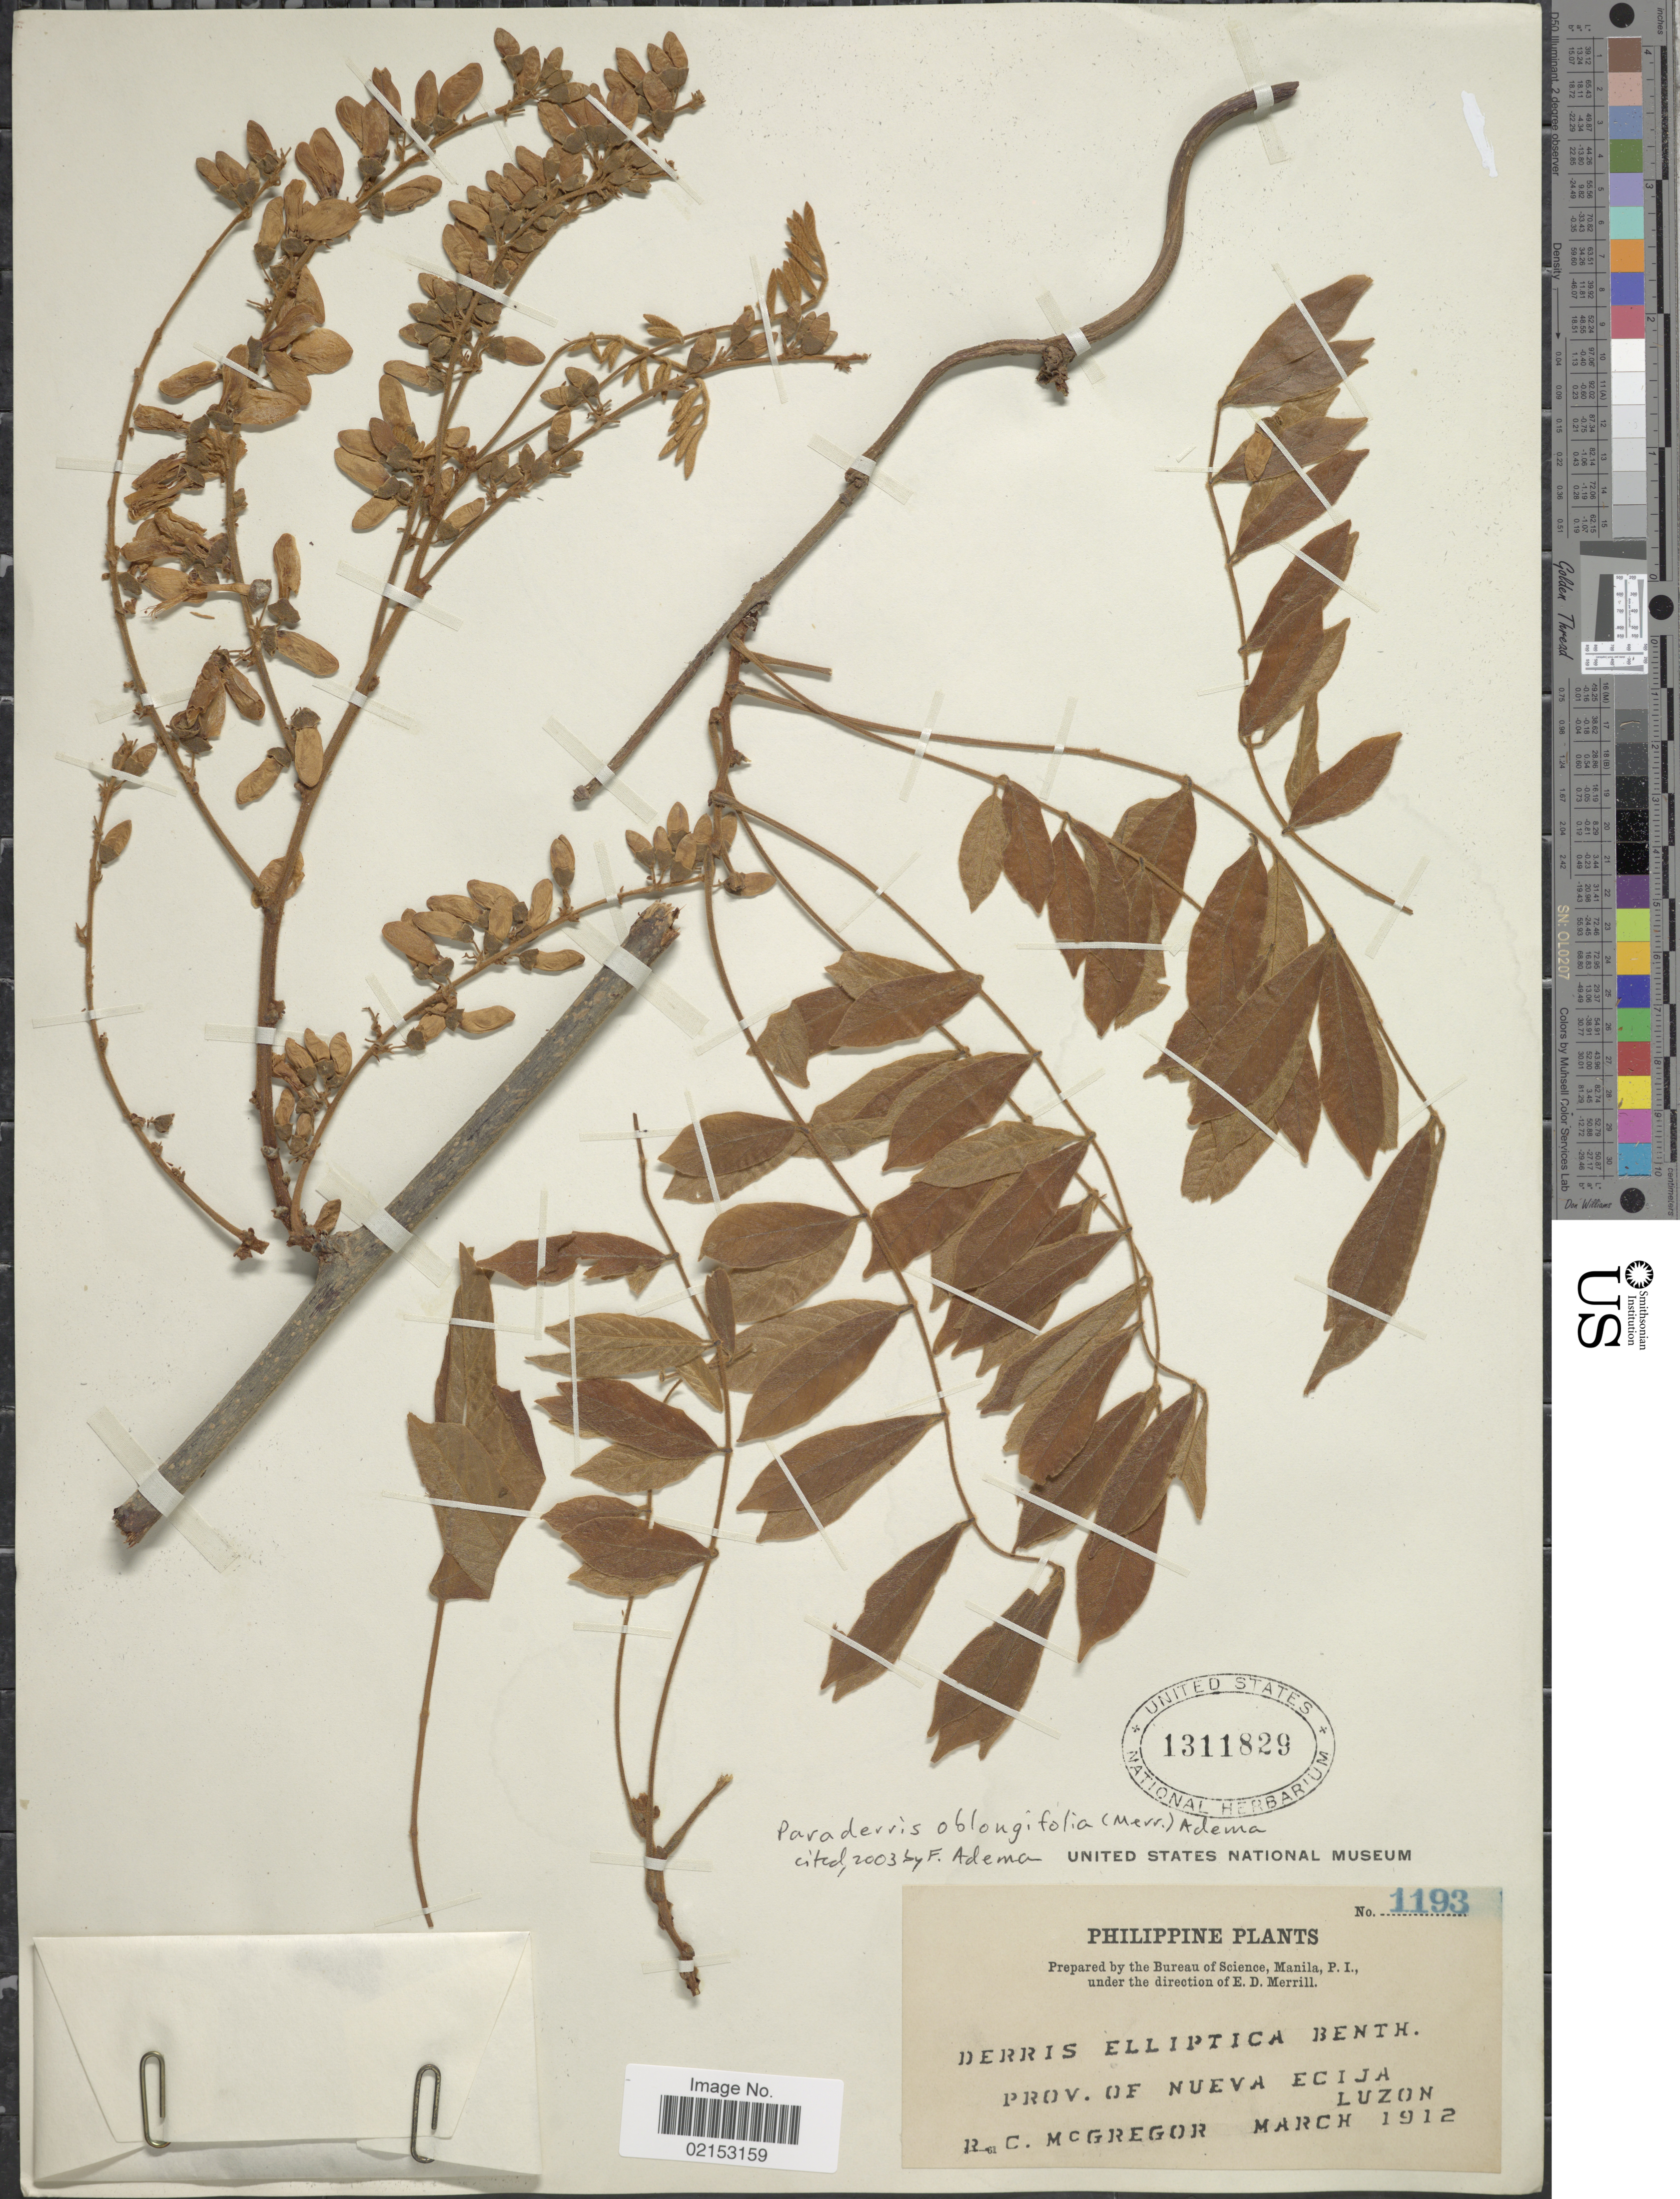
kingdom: Plantae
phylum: Tracheophyta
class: Magnoliopsida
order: Fabales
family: Fabaceae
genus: Derris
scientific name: Derris oblongifolia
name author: Merr.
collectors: R. C. McGregor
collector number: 1193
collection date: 1912-03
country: Philippines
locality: Prov. of Nueva Ecija, Luzon.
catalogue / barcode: US 1311829